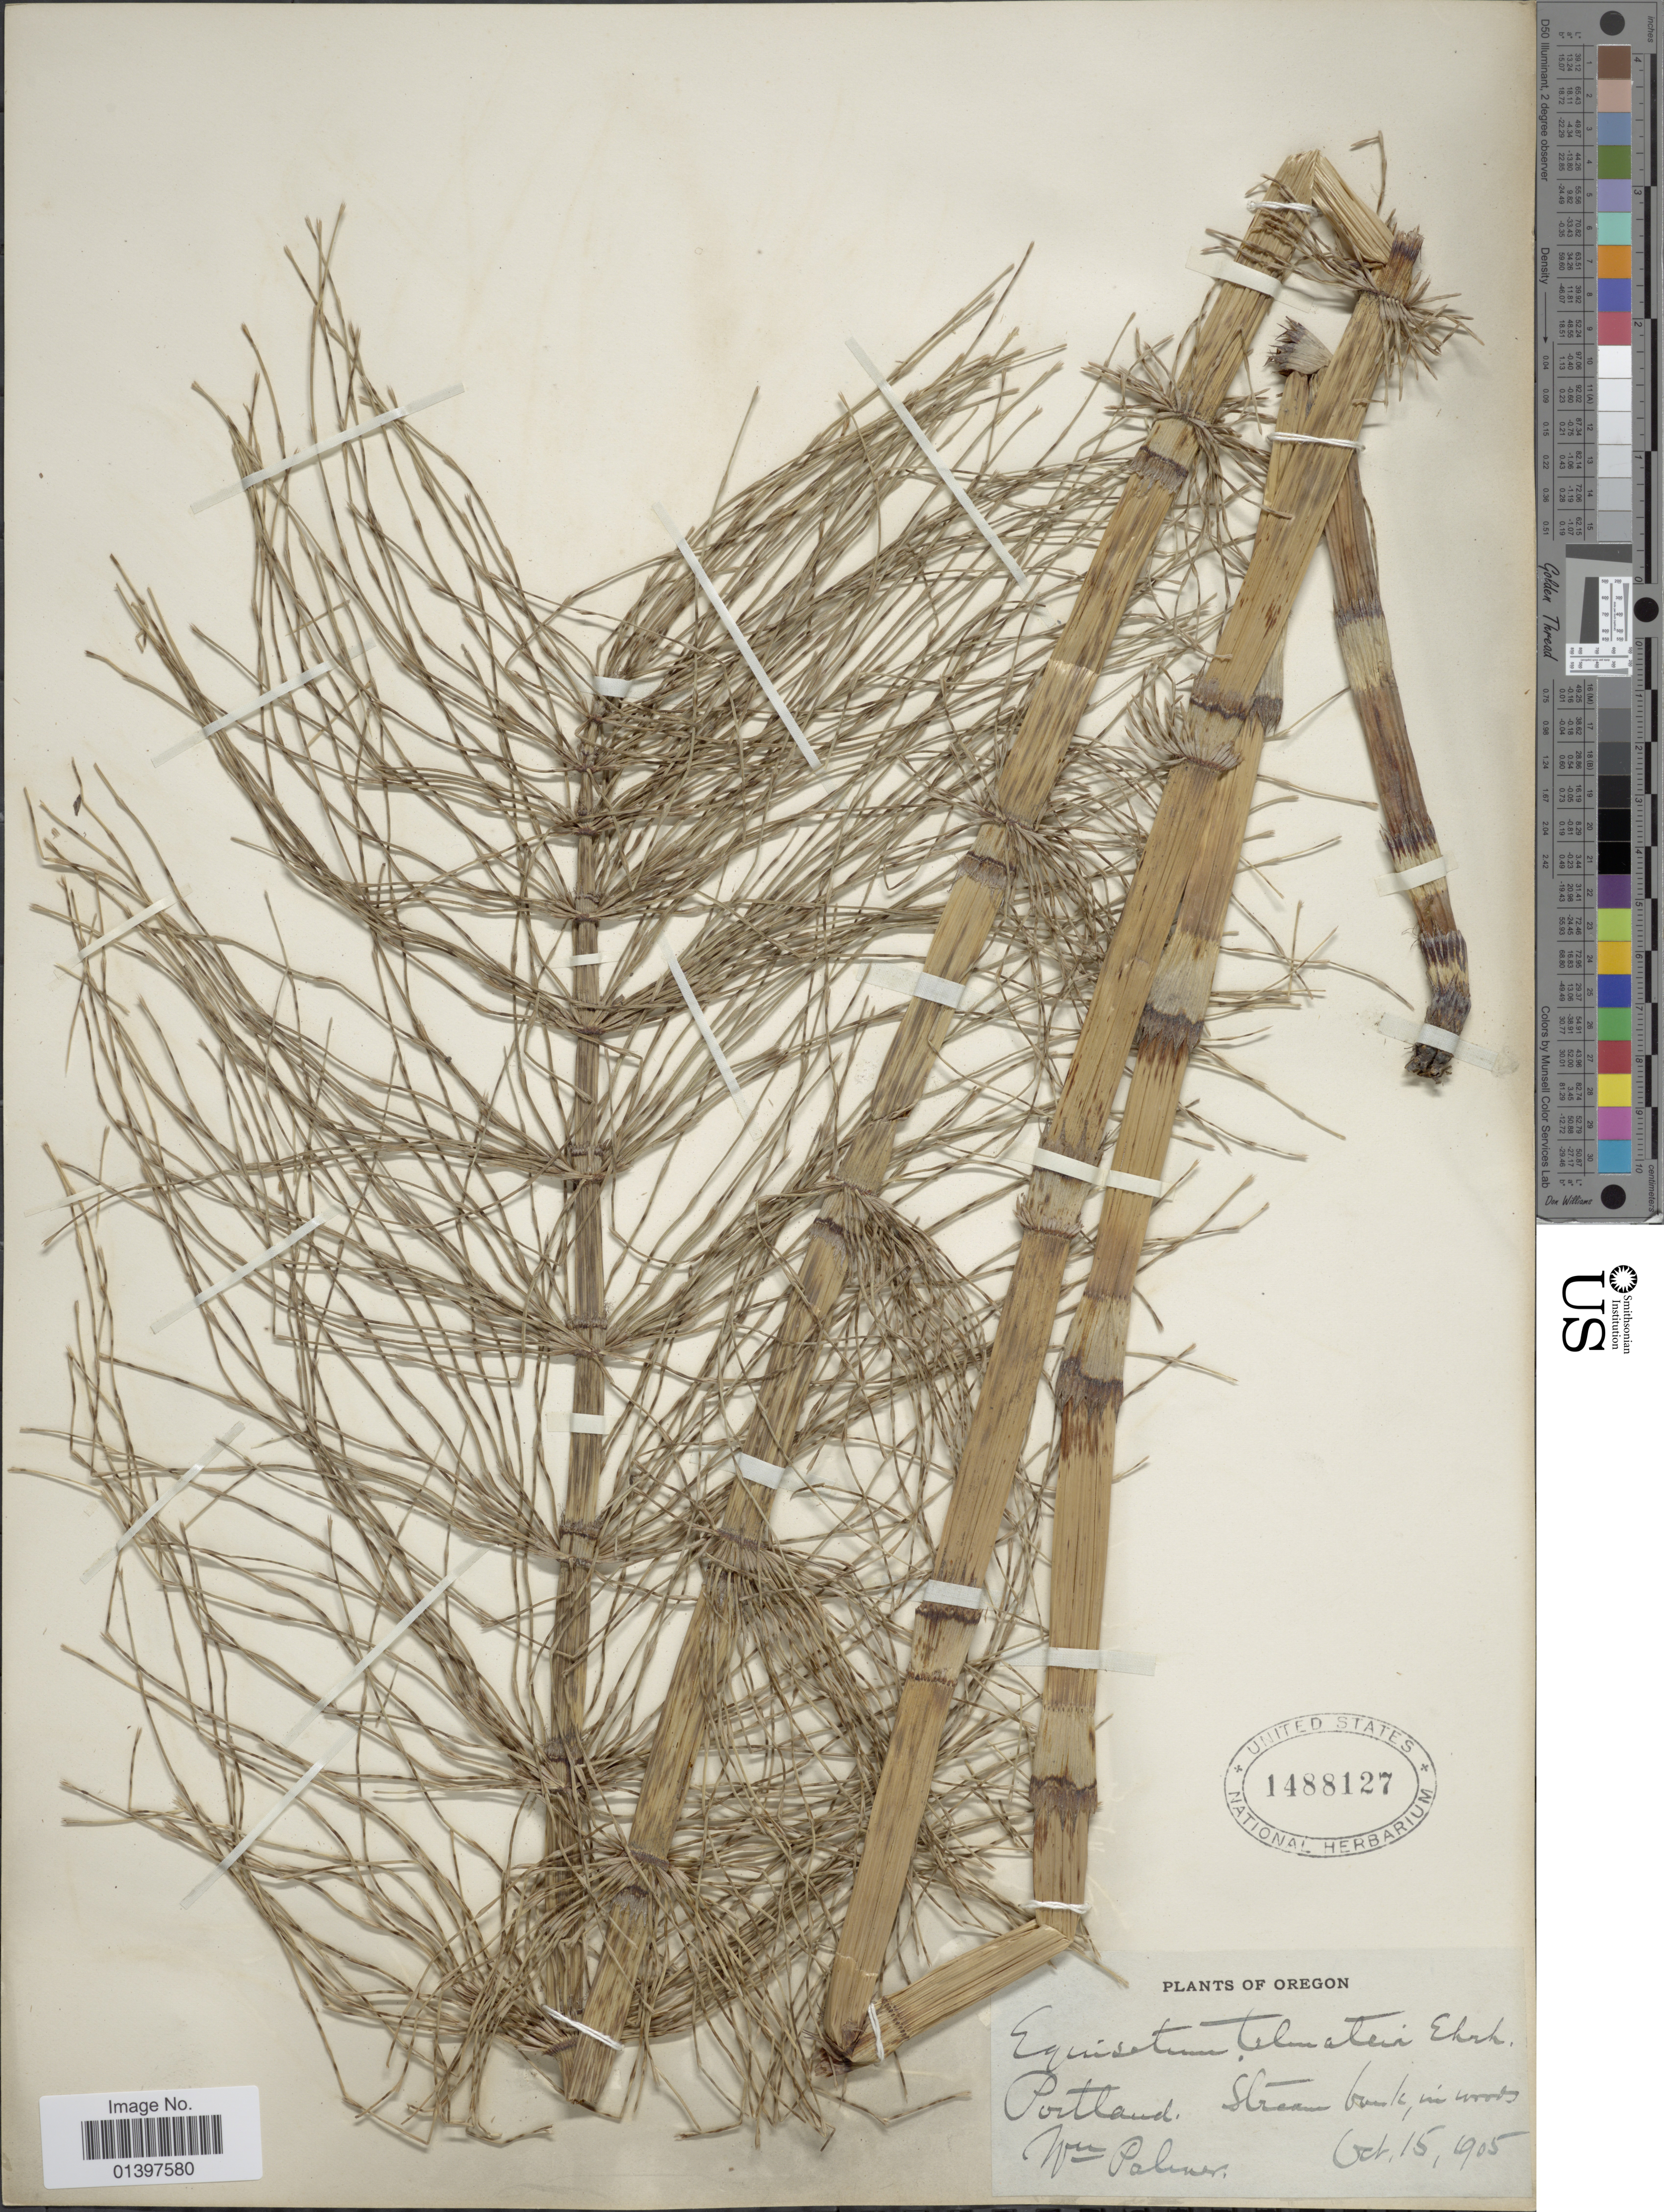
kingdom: Plantae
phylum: Tracheophyta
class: Polypodiopsida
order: Equisetales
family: Equisetaceae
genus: Equisetum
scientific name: Equisetum telmateia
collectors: W. Palmer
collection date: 1905-10-15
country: United States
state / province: Oregon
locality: Portland, stream bank in woods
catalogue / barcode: US 1488127